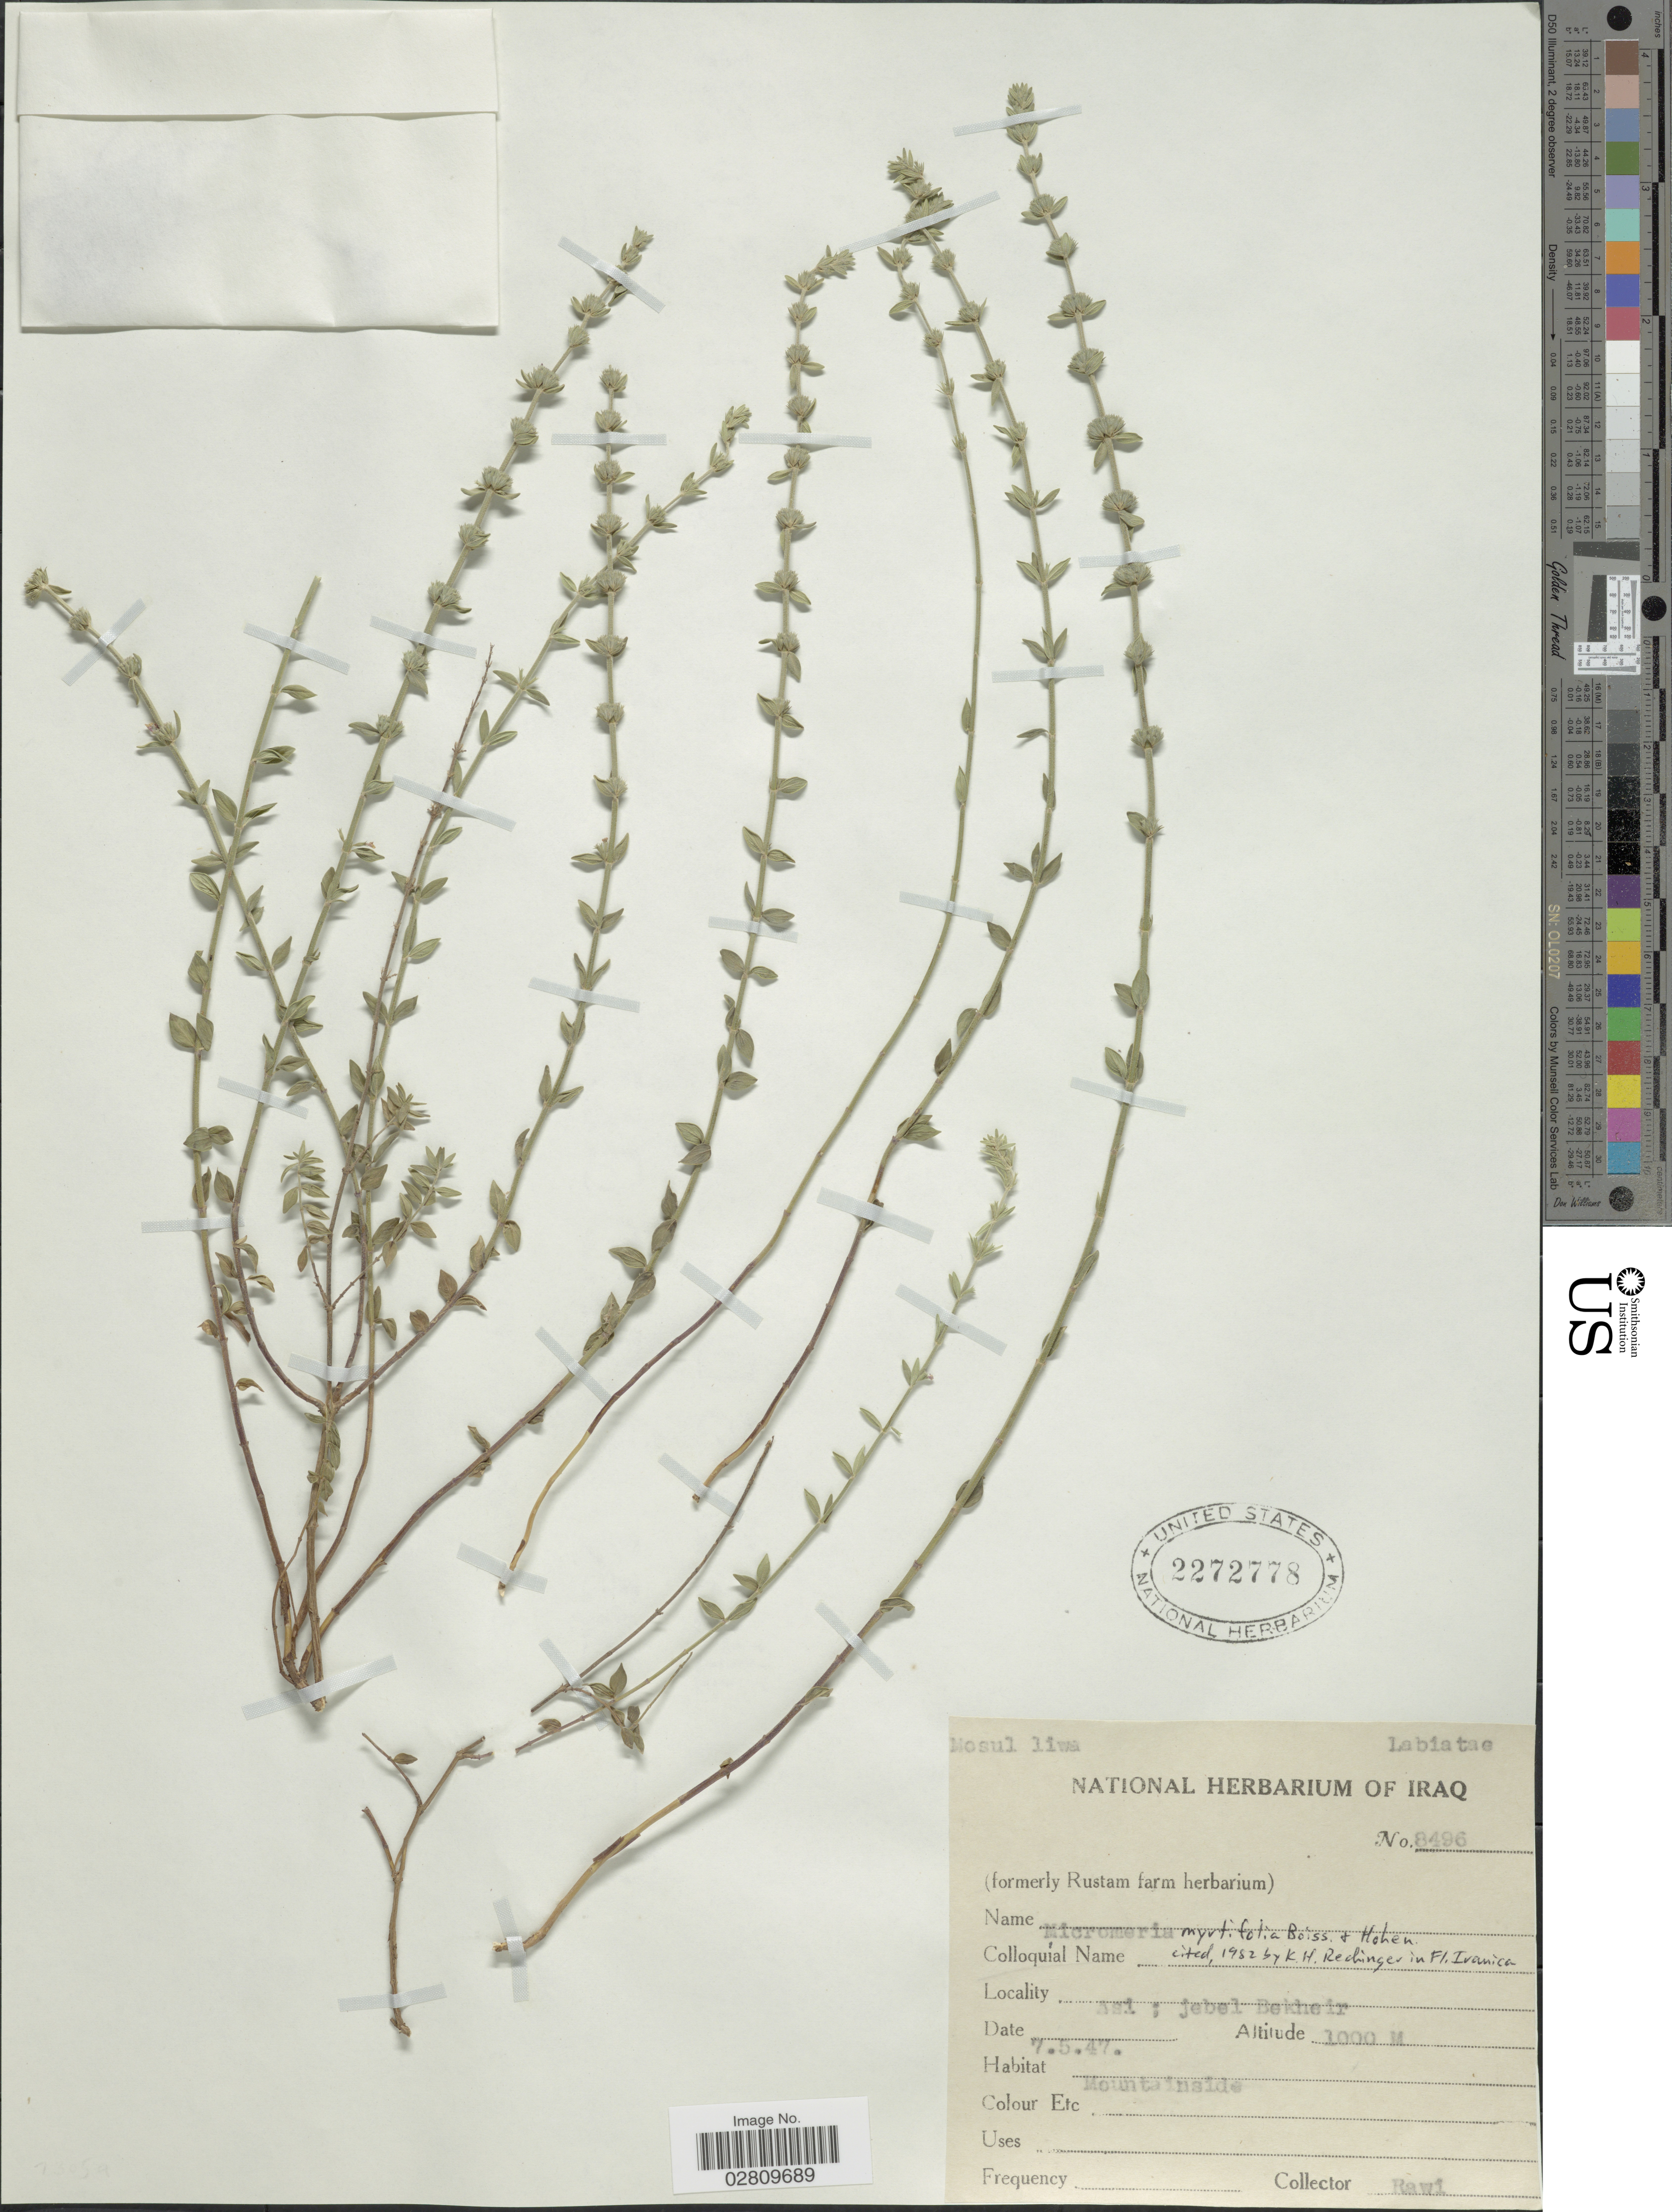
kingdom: Plantae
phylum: Tracheophyta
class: Magnoliopsida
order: Lamiales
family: Lamiaceae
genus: Micromeria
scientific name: Micromeria myrtifolia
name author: Boiss. & Hohen.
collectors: -. Rawi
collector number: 8496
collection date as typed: Transcribed d/m/y: 7/5/47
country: Iraq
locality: Mosul liwa. Asi; jebel Bekheir.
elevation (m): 1000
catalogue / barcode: US 2272778